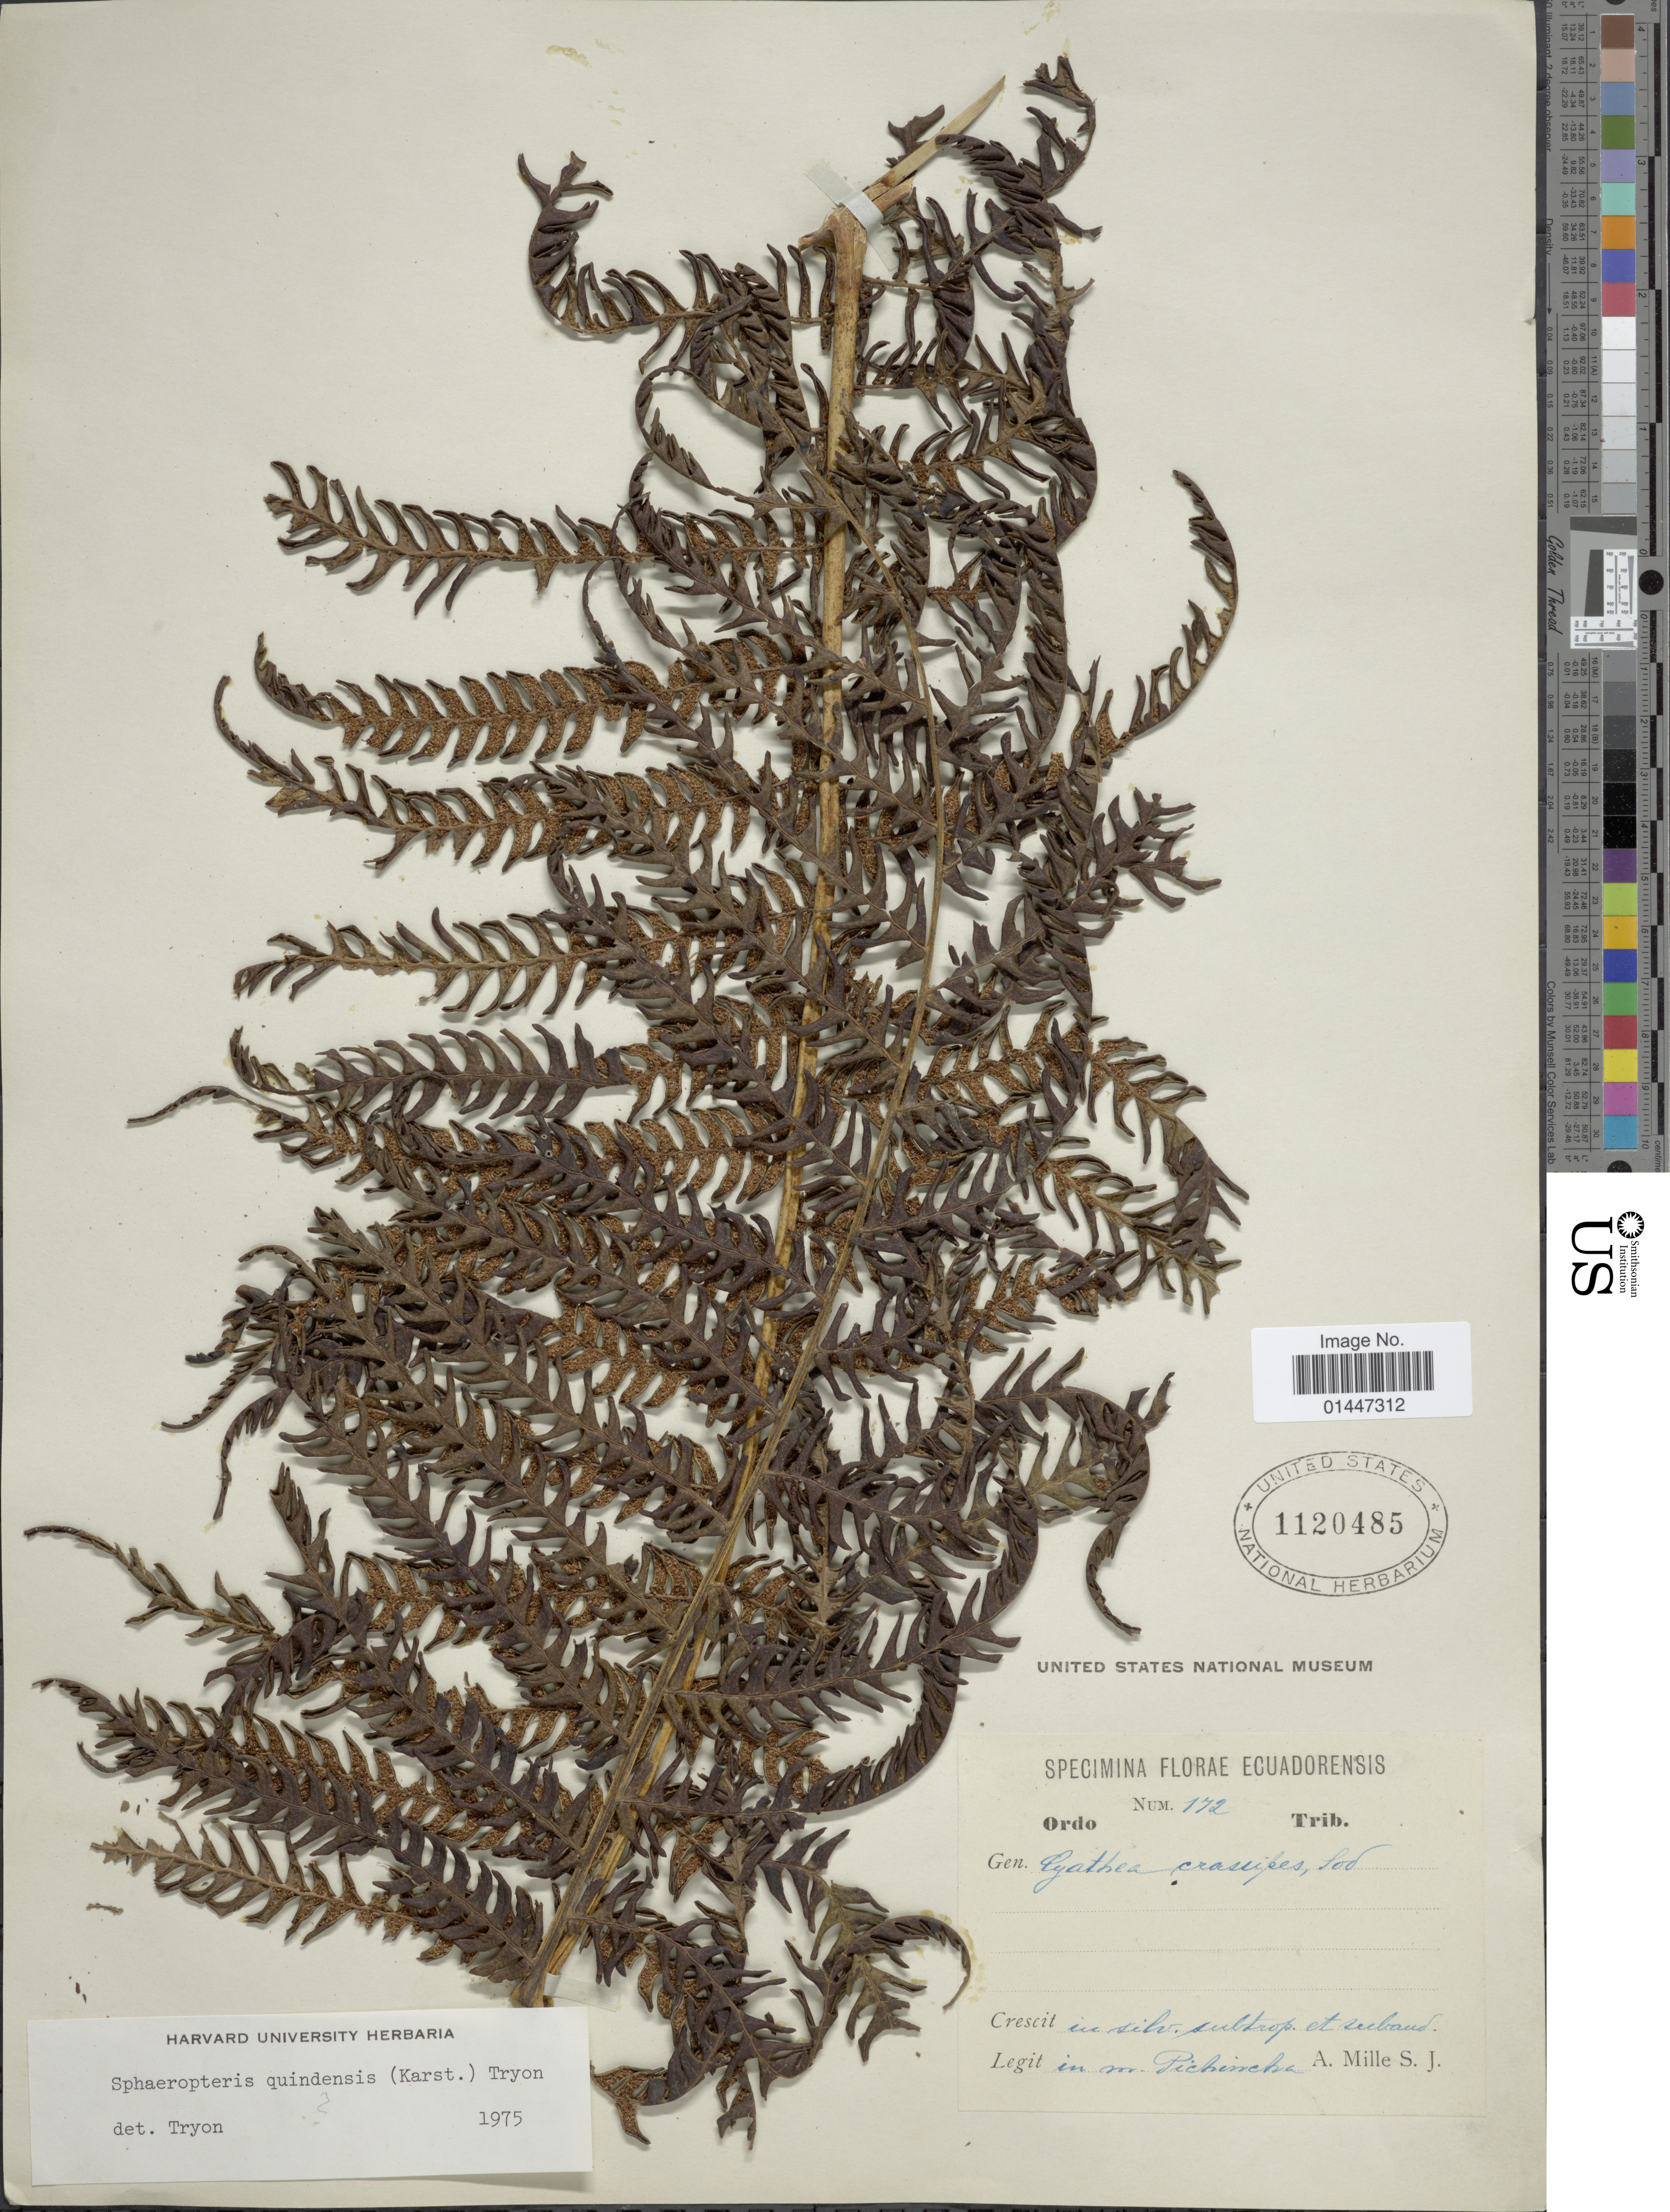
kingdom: Plantae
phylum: Tracheophyta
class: Polypodiopsida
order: Cyatheales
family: Cyatheaceae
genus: Sphaeropteris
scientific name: Sphaeropteris quindiuensis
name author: (H. Karst.) R.M. Tryon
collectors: A. Mille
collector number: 172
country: Ecuador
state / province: Pichincha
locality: Crescit: in silv. subtrop. et suband. in m. Pichincha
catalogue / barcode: US 1120485